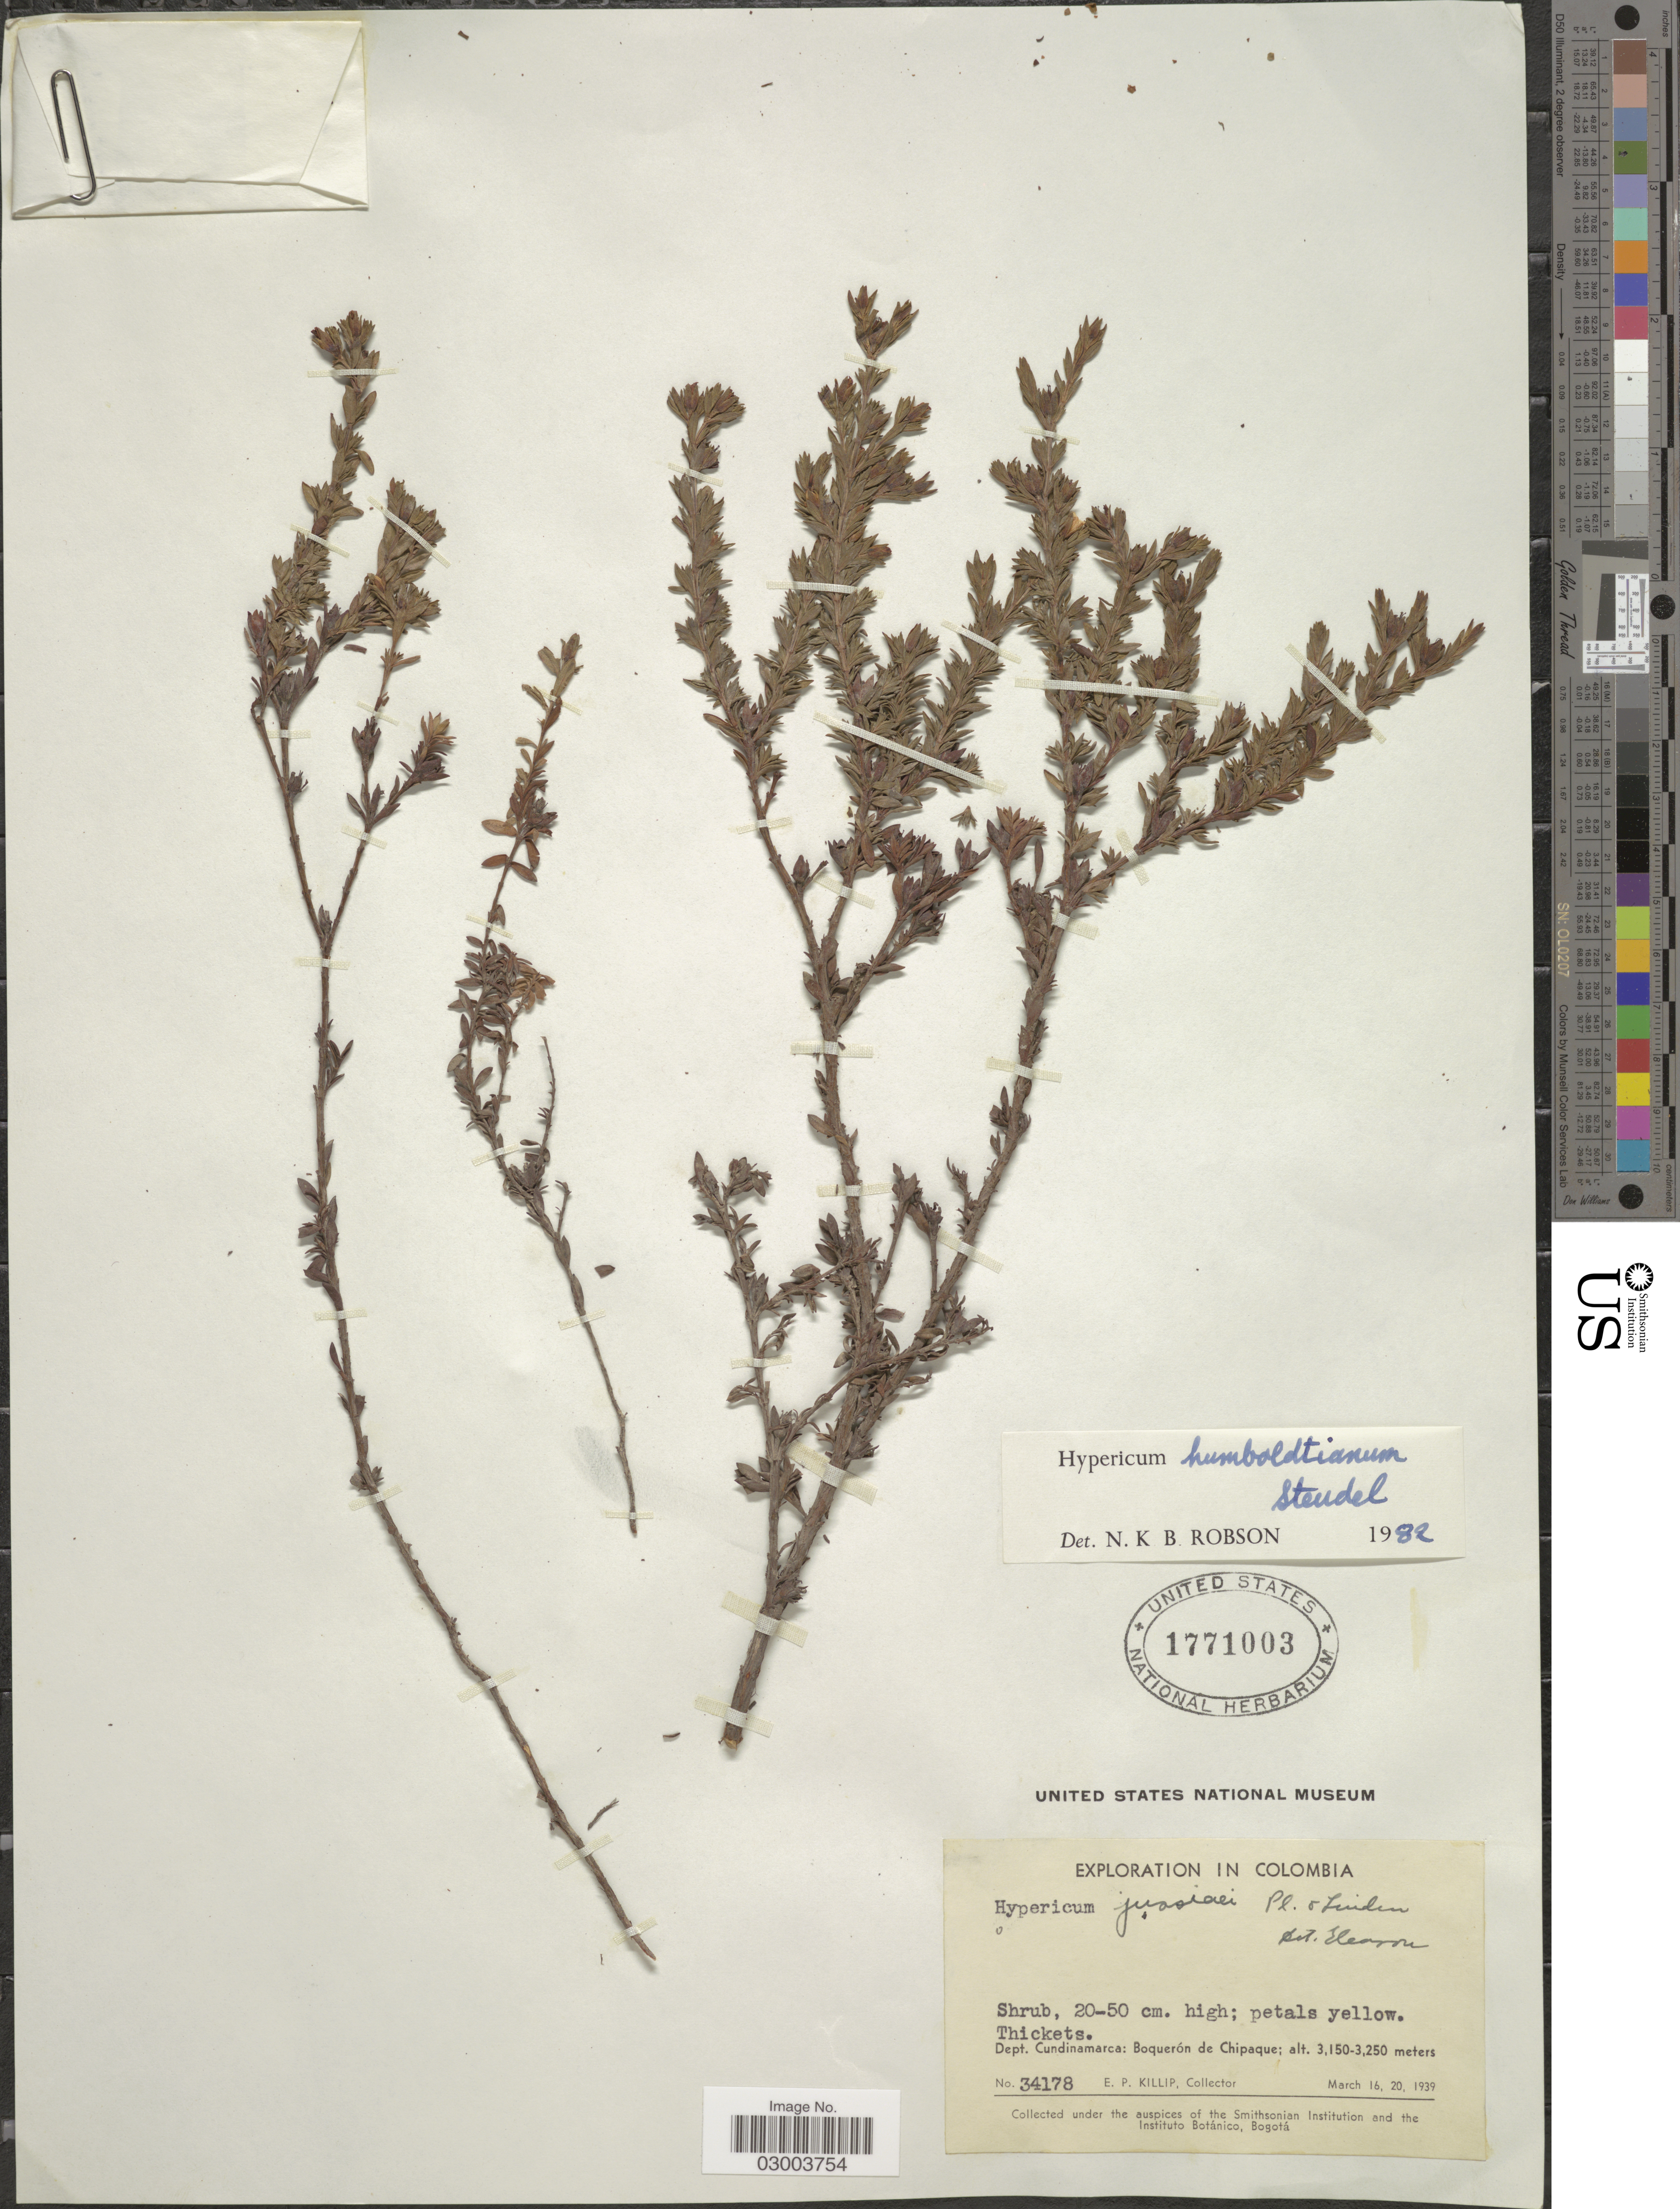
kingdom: Plantae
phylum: Tracheophyta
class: Magnoliopsida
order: Malpighiales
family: Hypericaceae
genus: Hypericum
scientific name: Hypericum humboldtianum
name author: Steud.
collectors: E. P. Killip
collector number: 34178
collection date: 1939-03-16/1939-03-20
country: Colombia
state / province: Cundinamarca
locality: Dept. Cundinamarca: Boquerón de Chipaque.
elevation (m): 3150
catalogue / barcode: US 1771003